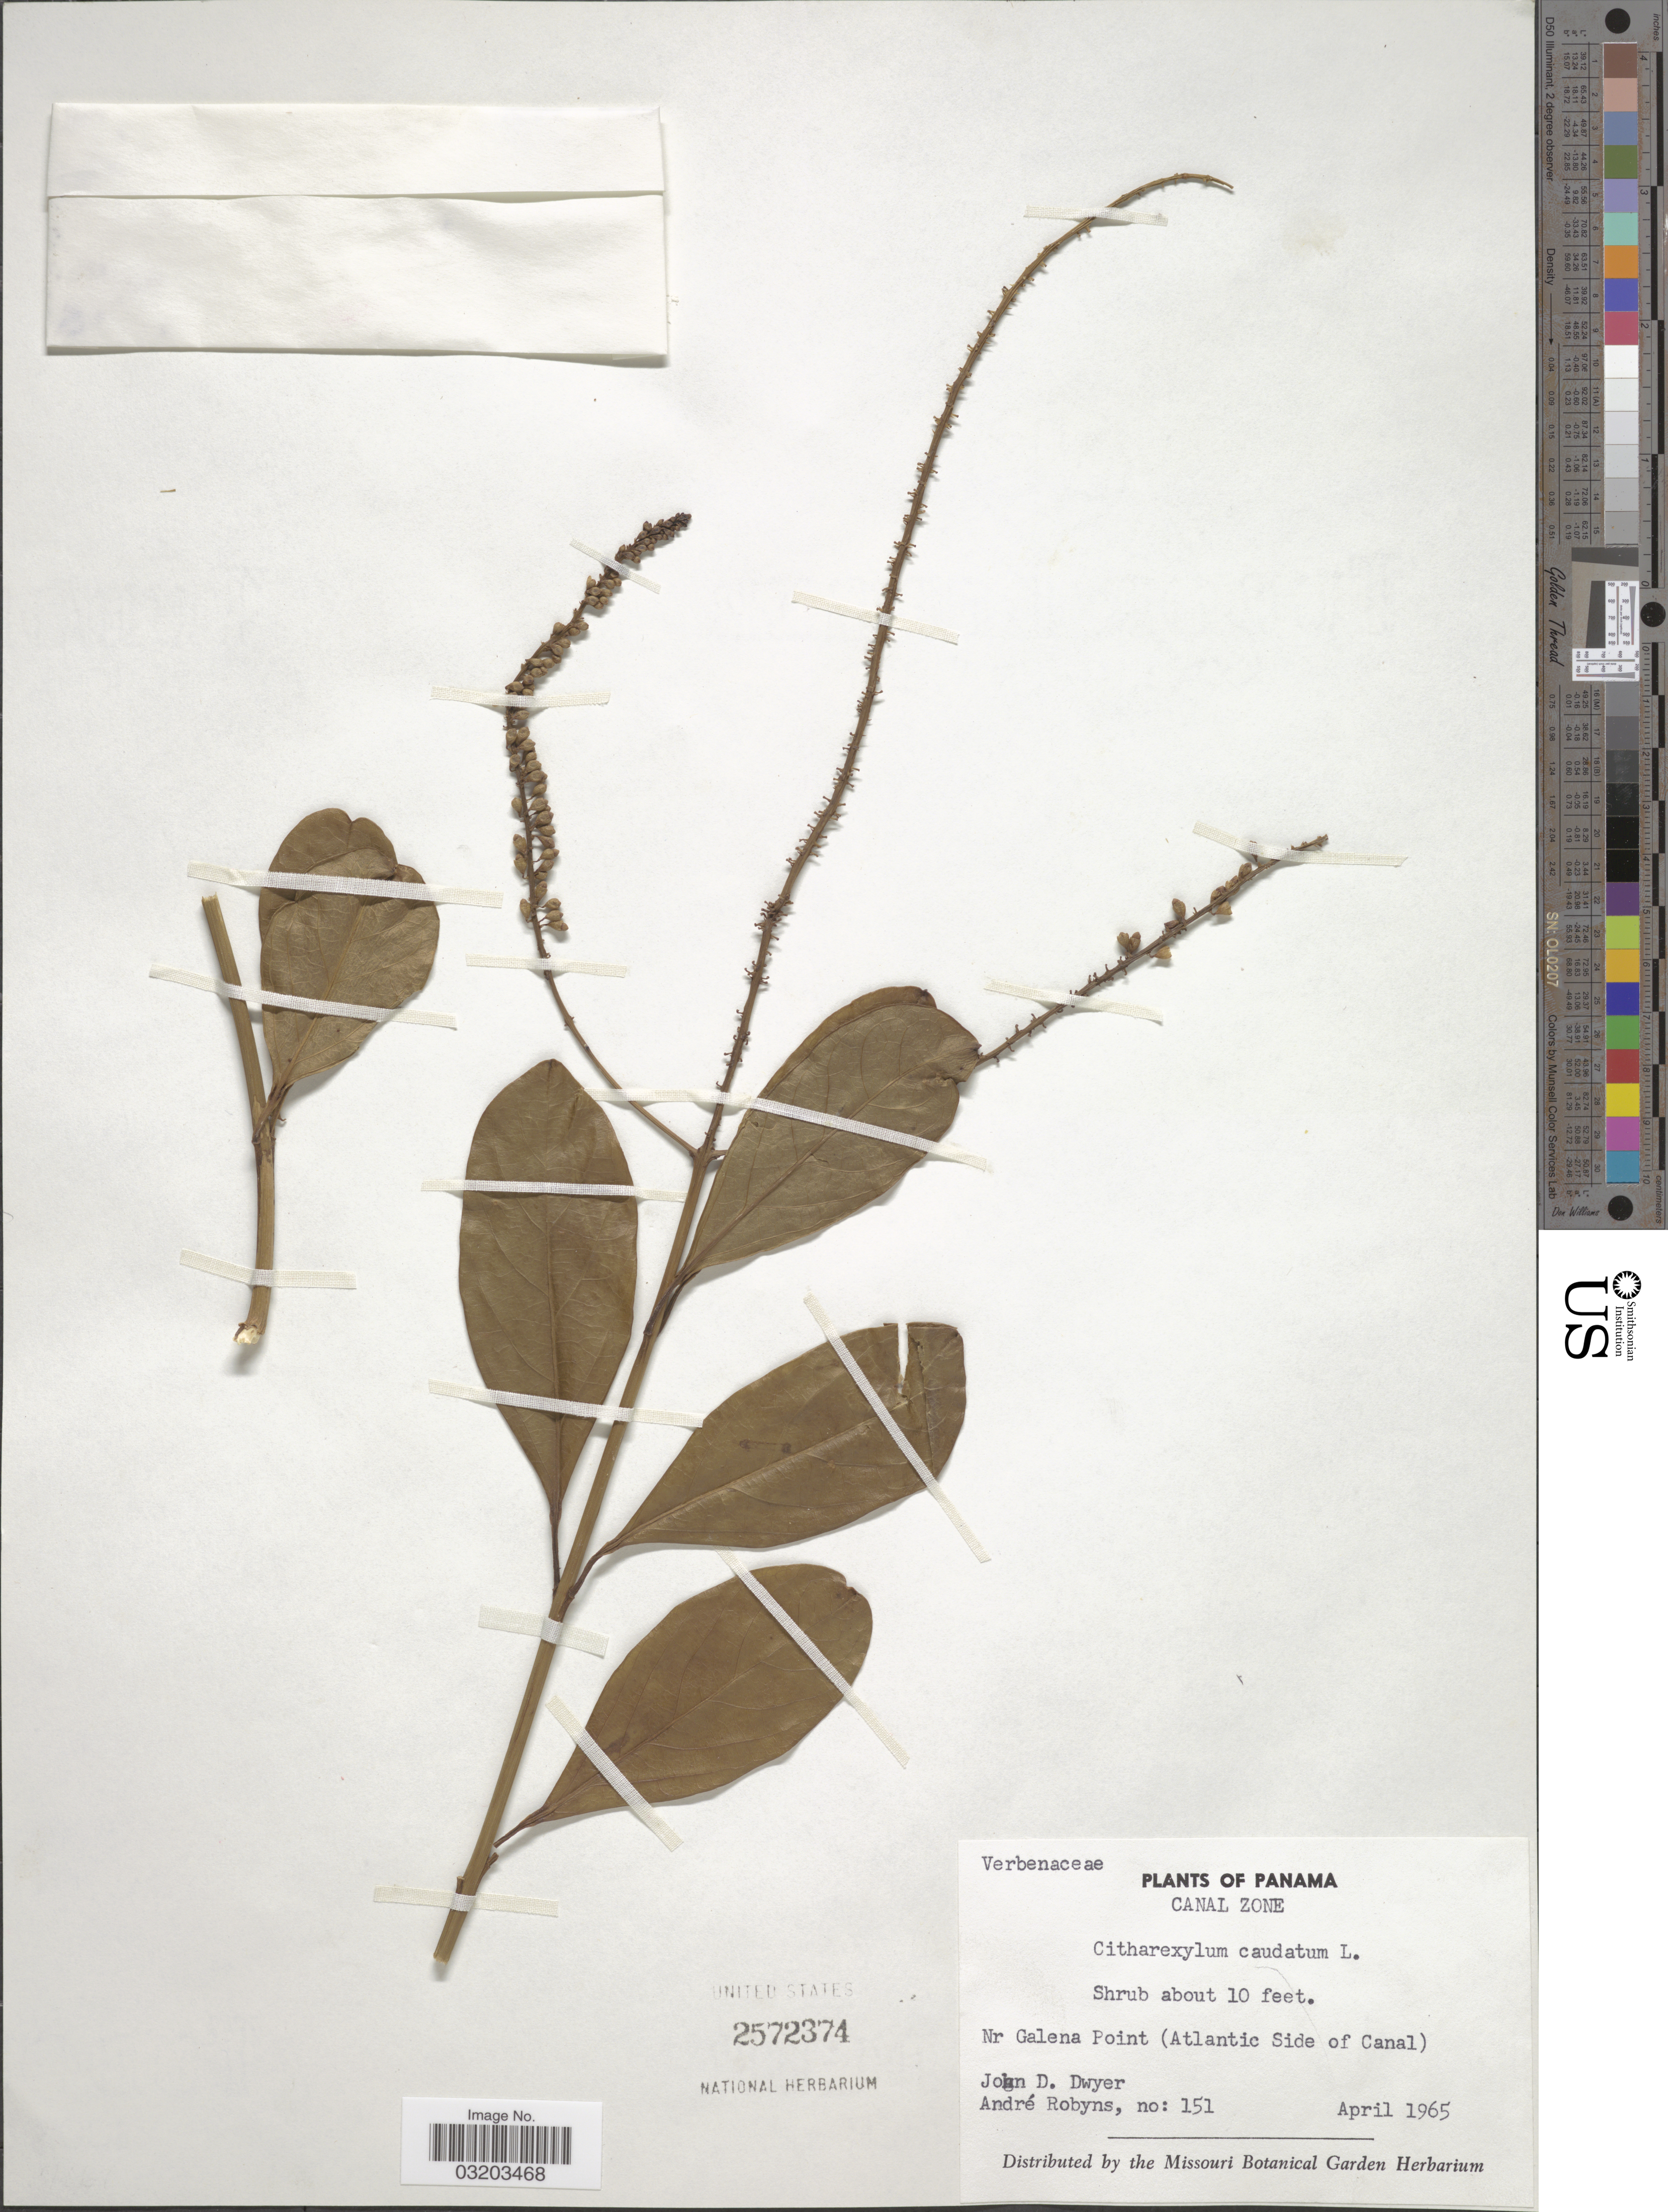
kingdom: Plantae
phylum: Tracheophyta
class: Magnoliopsida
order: Lamiales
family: Verbenaceae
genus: Citharexylum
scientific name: Citharexylum caudatum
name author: L.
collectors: J. D. Dwyer & A. G. Robyns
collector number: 151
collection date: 1965-04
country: Panama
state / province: Colón / Panamá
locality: Canal Zone. Nr Galena Point (Atlantic Side of Canal).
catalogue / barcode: US 2472374